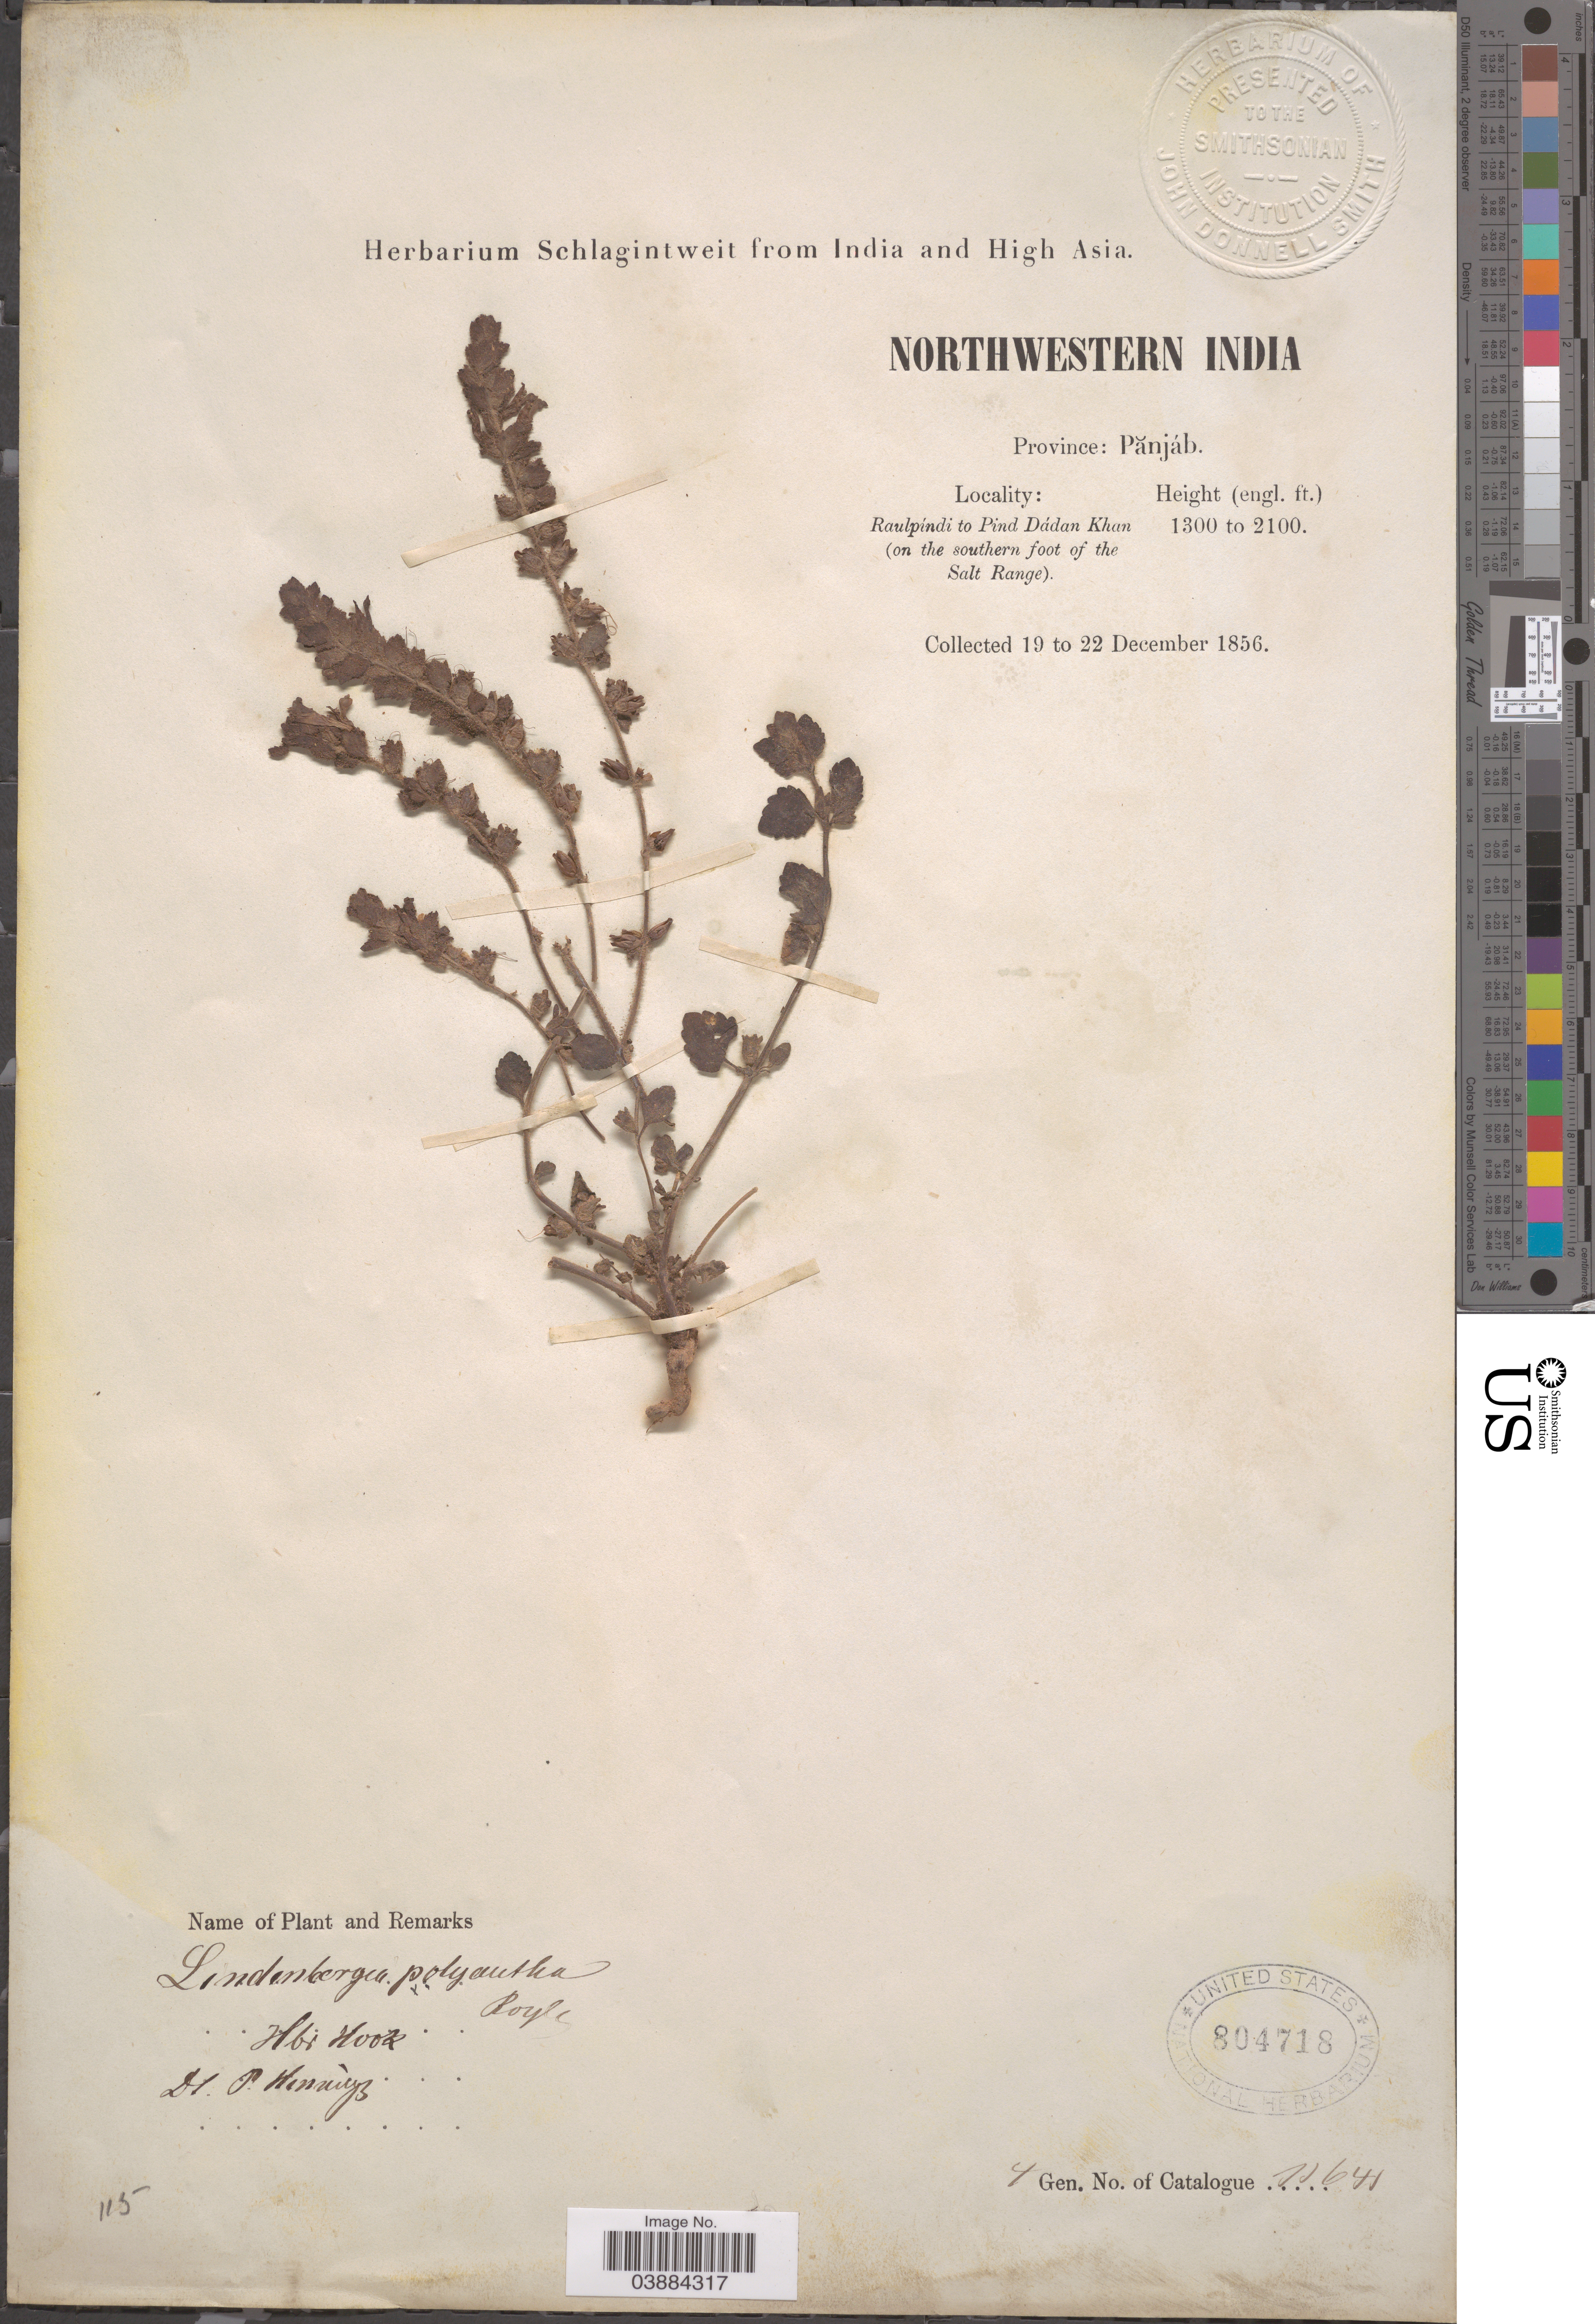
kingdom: Plantae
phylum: Tracheophyta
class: Magnoliopsida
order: Lamiales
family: Orobanchaceae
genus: Lindenbergia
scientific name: Lindenbergia polyantha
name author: Royle ex Benth.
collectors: ex herb. Schlagintweit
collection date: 1856-12-19/1856-12-22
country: India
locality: Northwestern India. Province: Panjáb. Raulpindi to Pind Dádan Khan (on the southern foot of the Salt Range).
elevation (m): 396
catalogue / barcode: US 804718